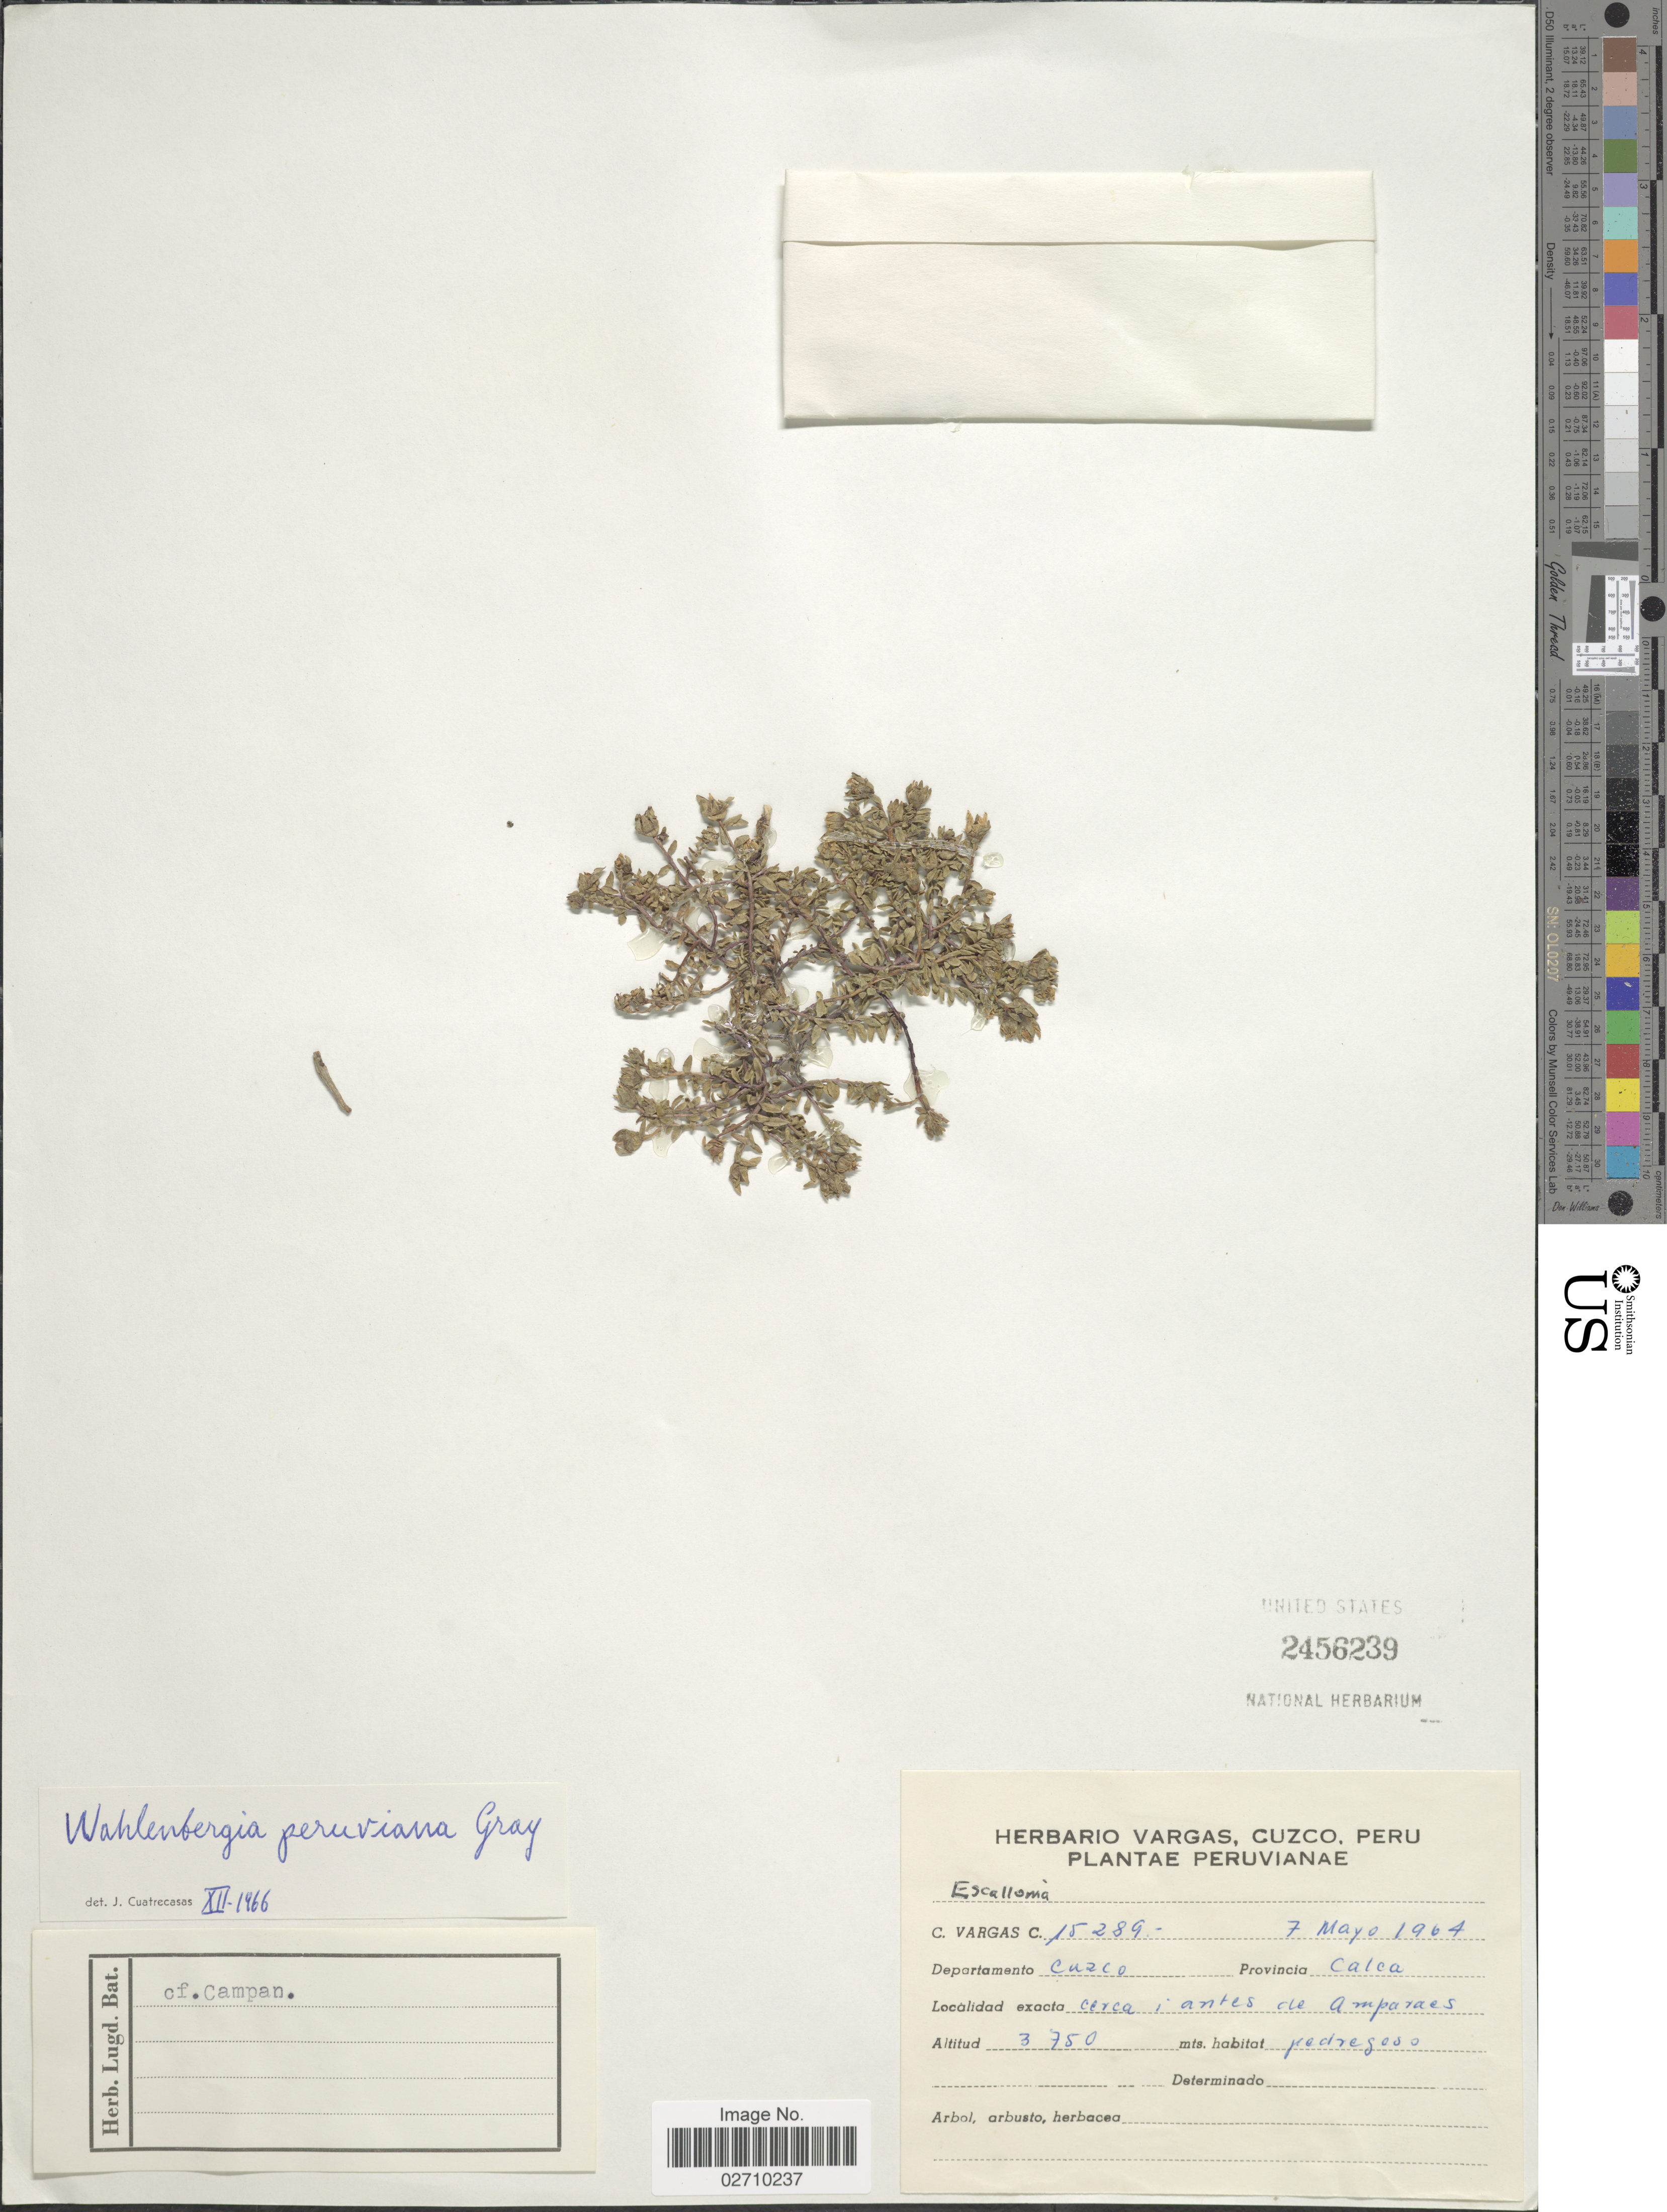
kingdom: Plantae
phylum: Tracheophyta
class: Magnoliopsida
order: Asterales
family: Campanulaceae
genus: Wahlenbergia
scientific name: Wahlenbergia peruviana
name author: A. Gray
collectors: C. Vargas Calderón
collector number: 15289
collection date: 1964-05-07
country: Peru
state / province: Cusco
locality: Departamento Cuzco. Provincia: Calca. Cerca 1 antes de Amparaes.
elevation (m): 3750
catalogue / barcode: US 2456239